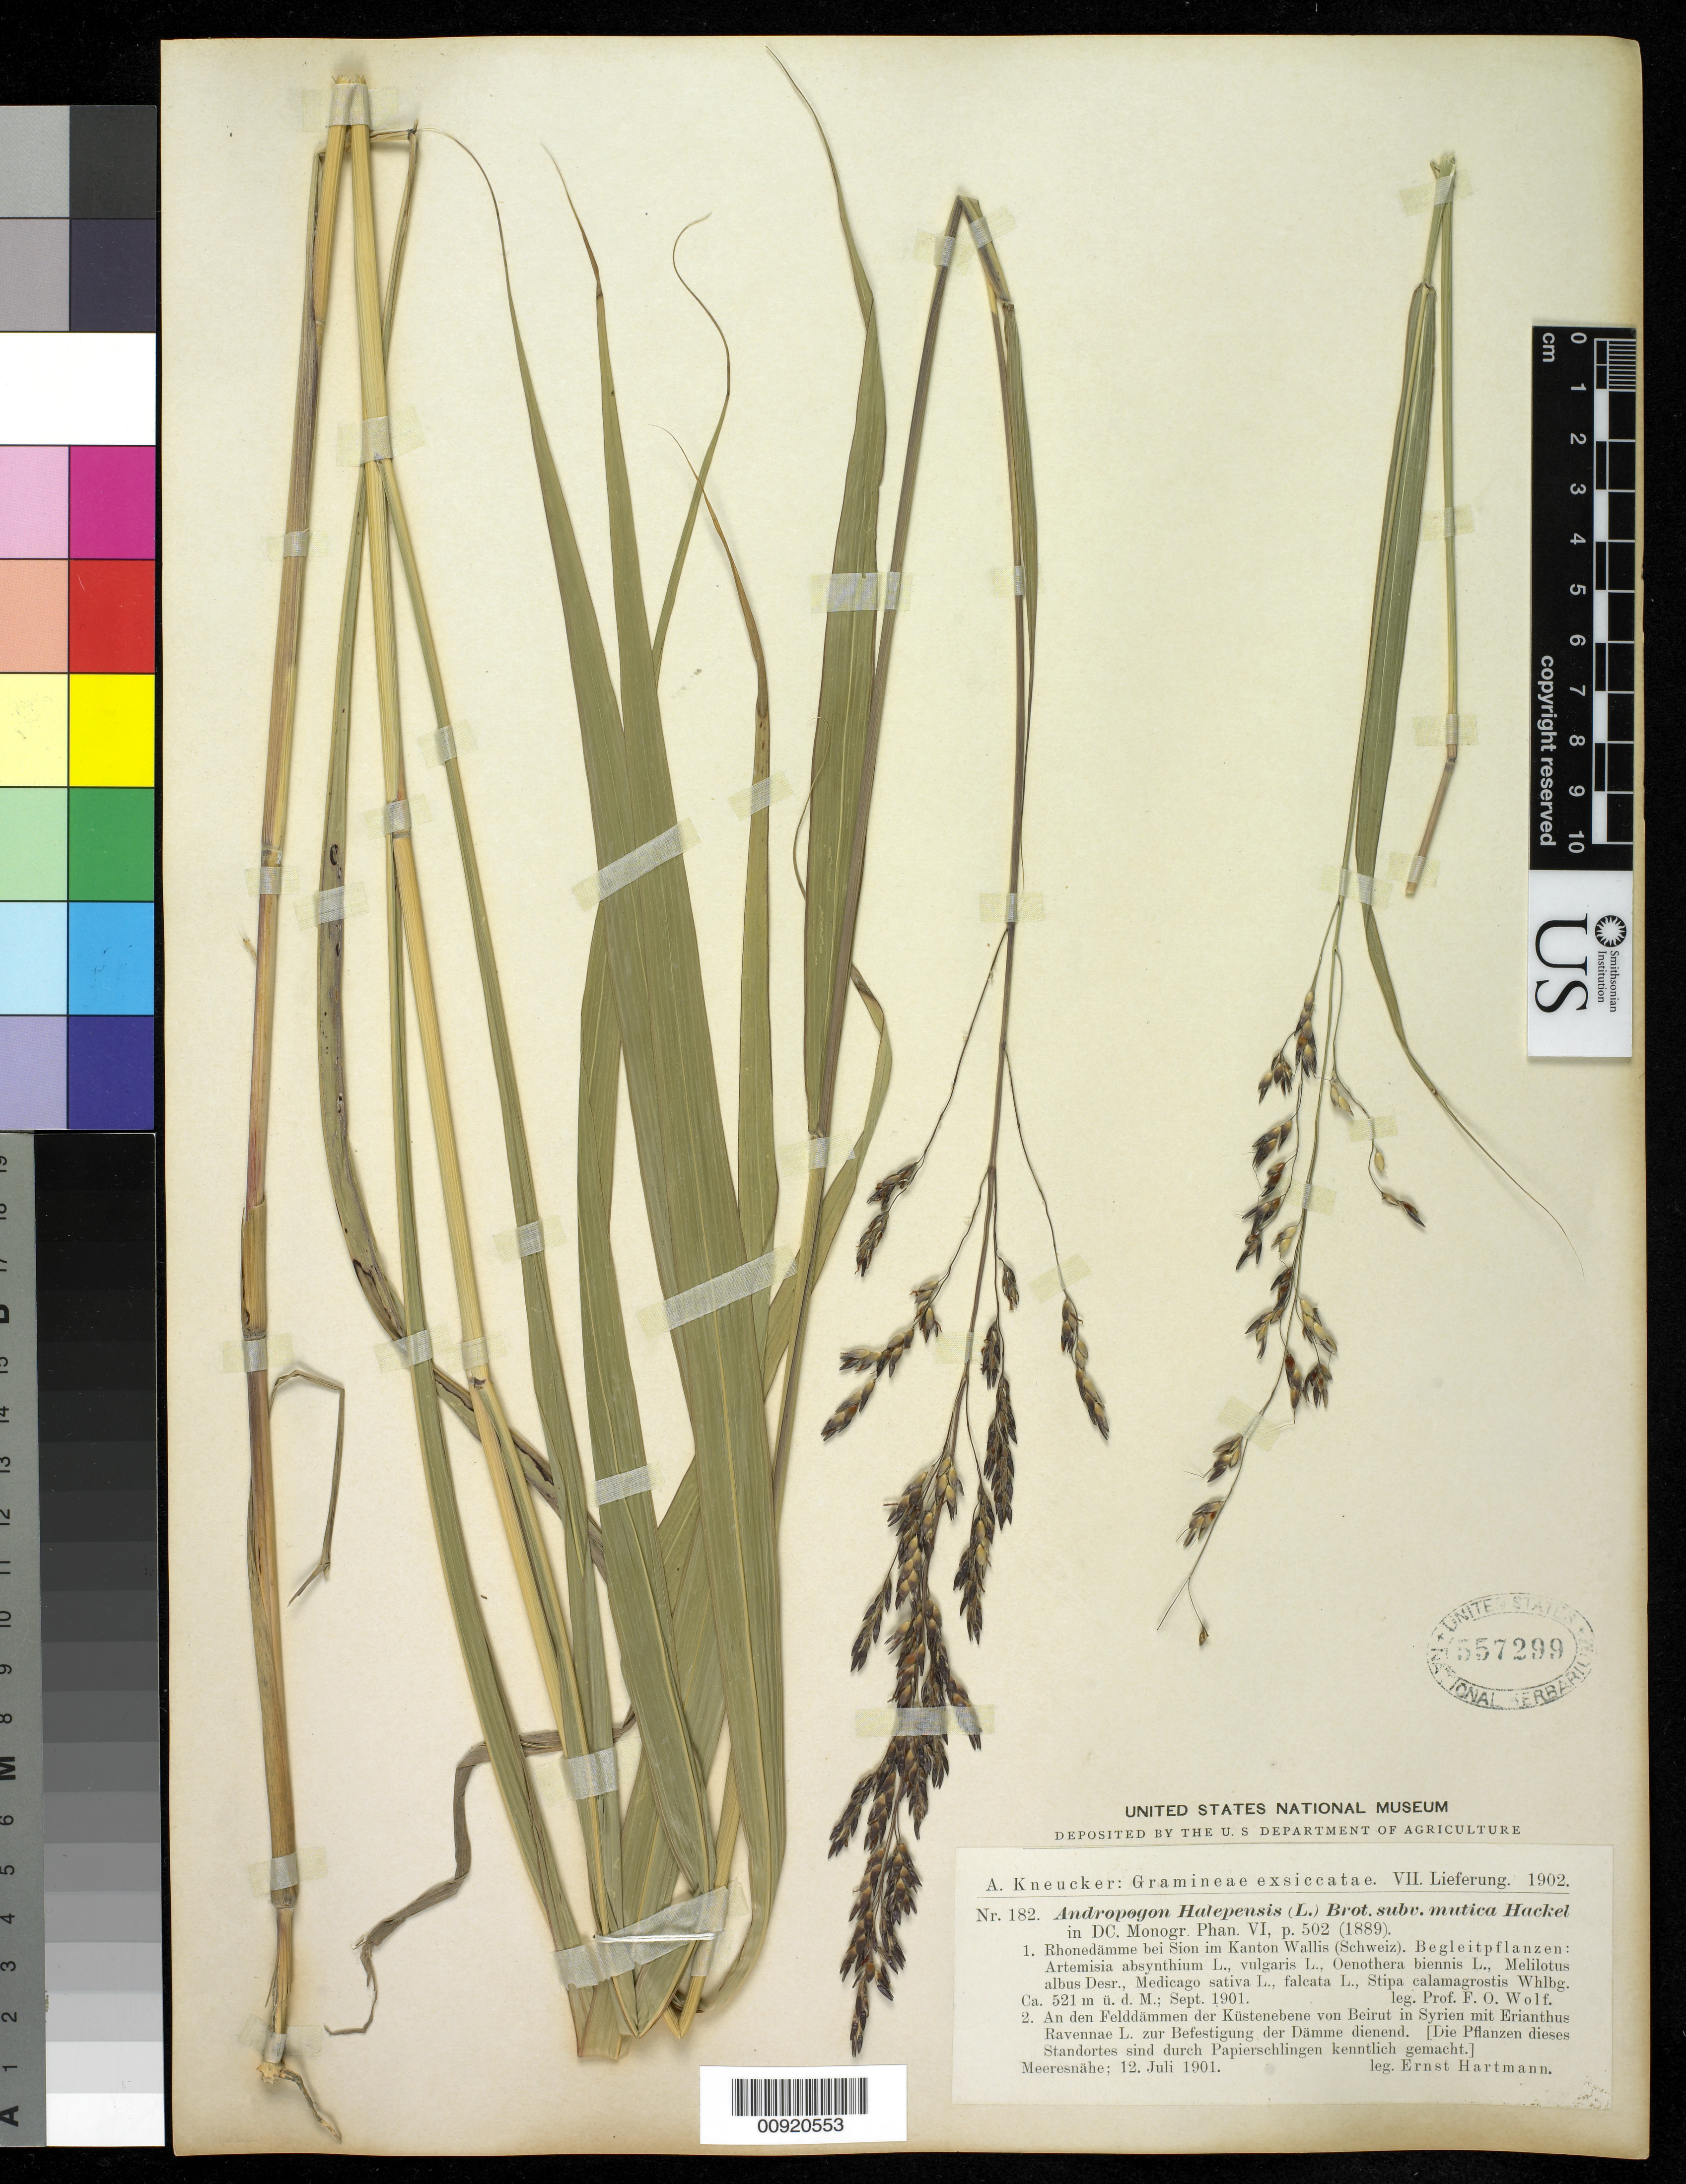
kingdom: Plantae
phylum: Tracheophyta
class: Liliopsida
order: Poales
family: Poaceae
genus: Andropogon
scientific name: Andropogon halepensis subvar. mutica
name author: Hack.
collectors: E. Hartmann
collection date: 1901-07-12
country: Lebanon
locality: An den Felddammen der Kustenebebe von Beirut in Syrien mit Erianthus Ravennae L. zur Befesetigung des Damme dienend.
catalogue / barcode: US 557299